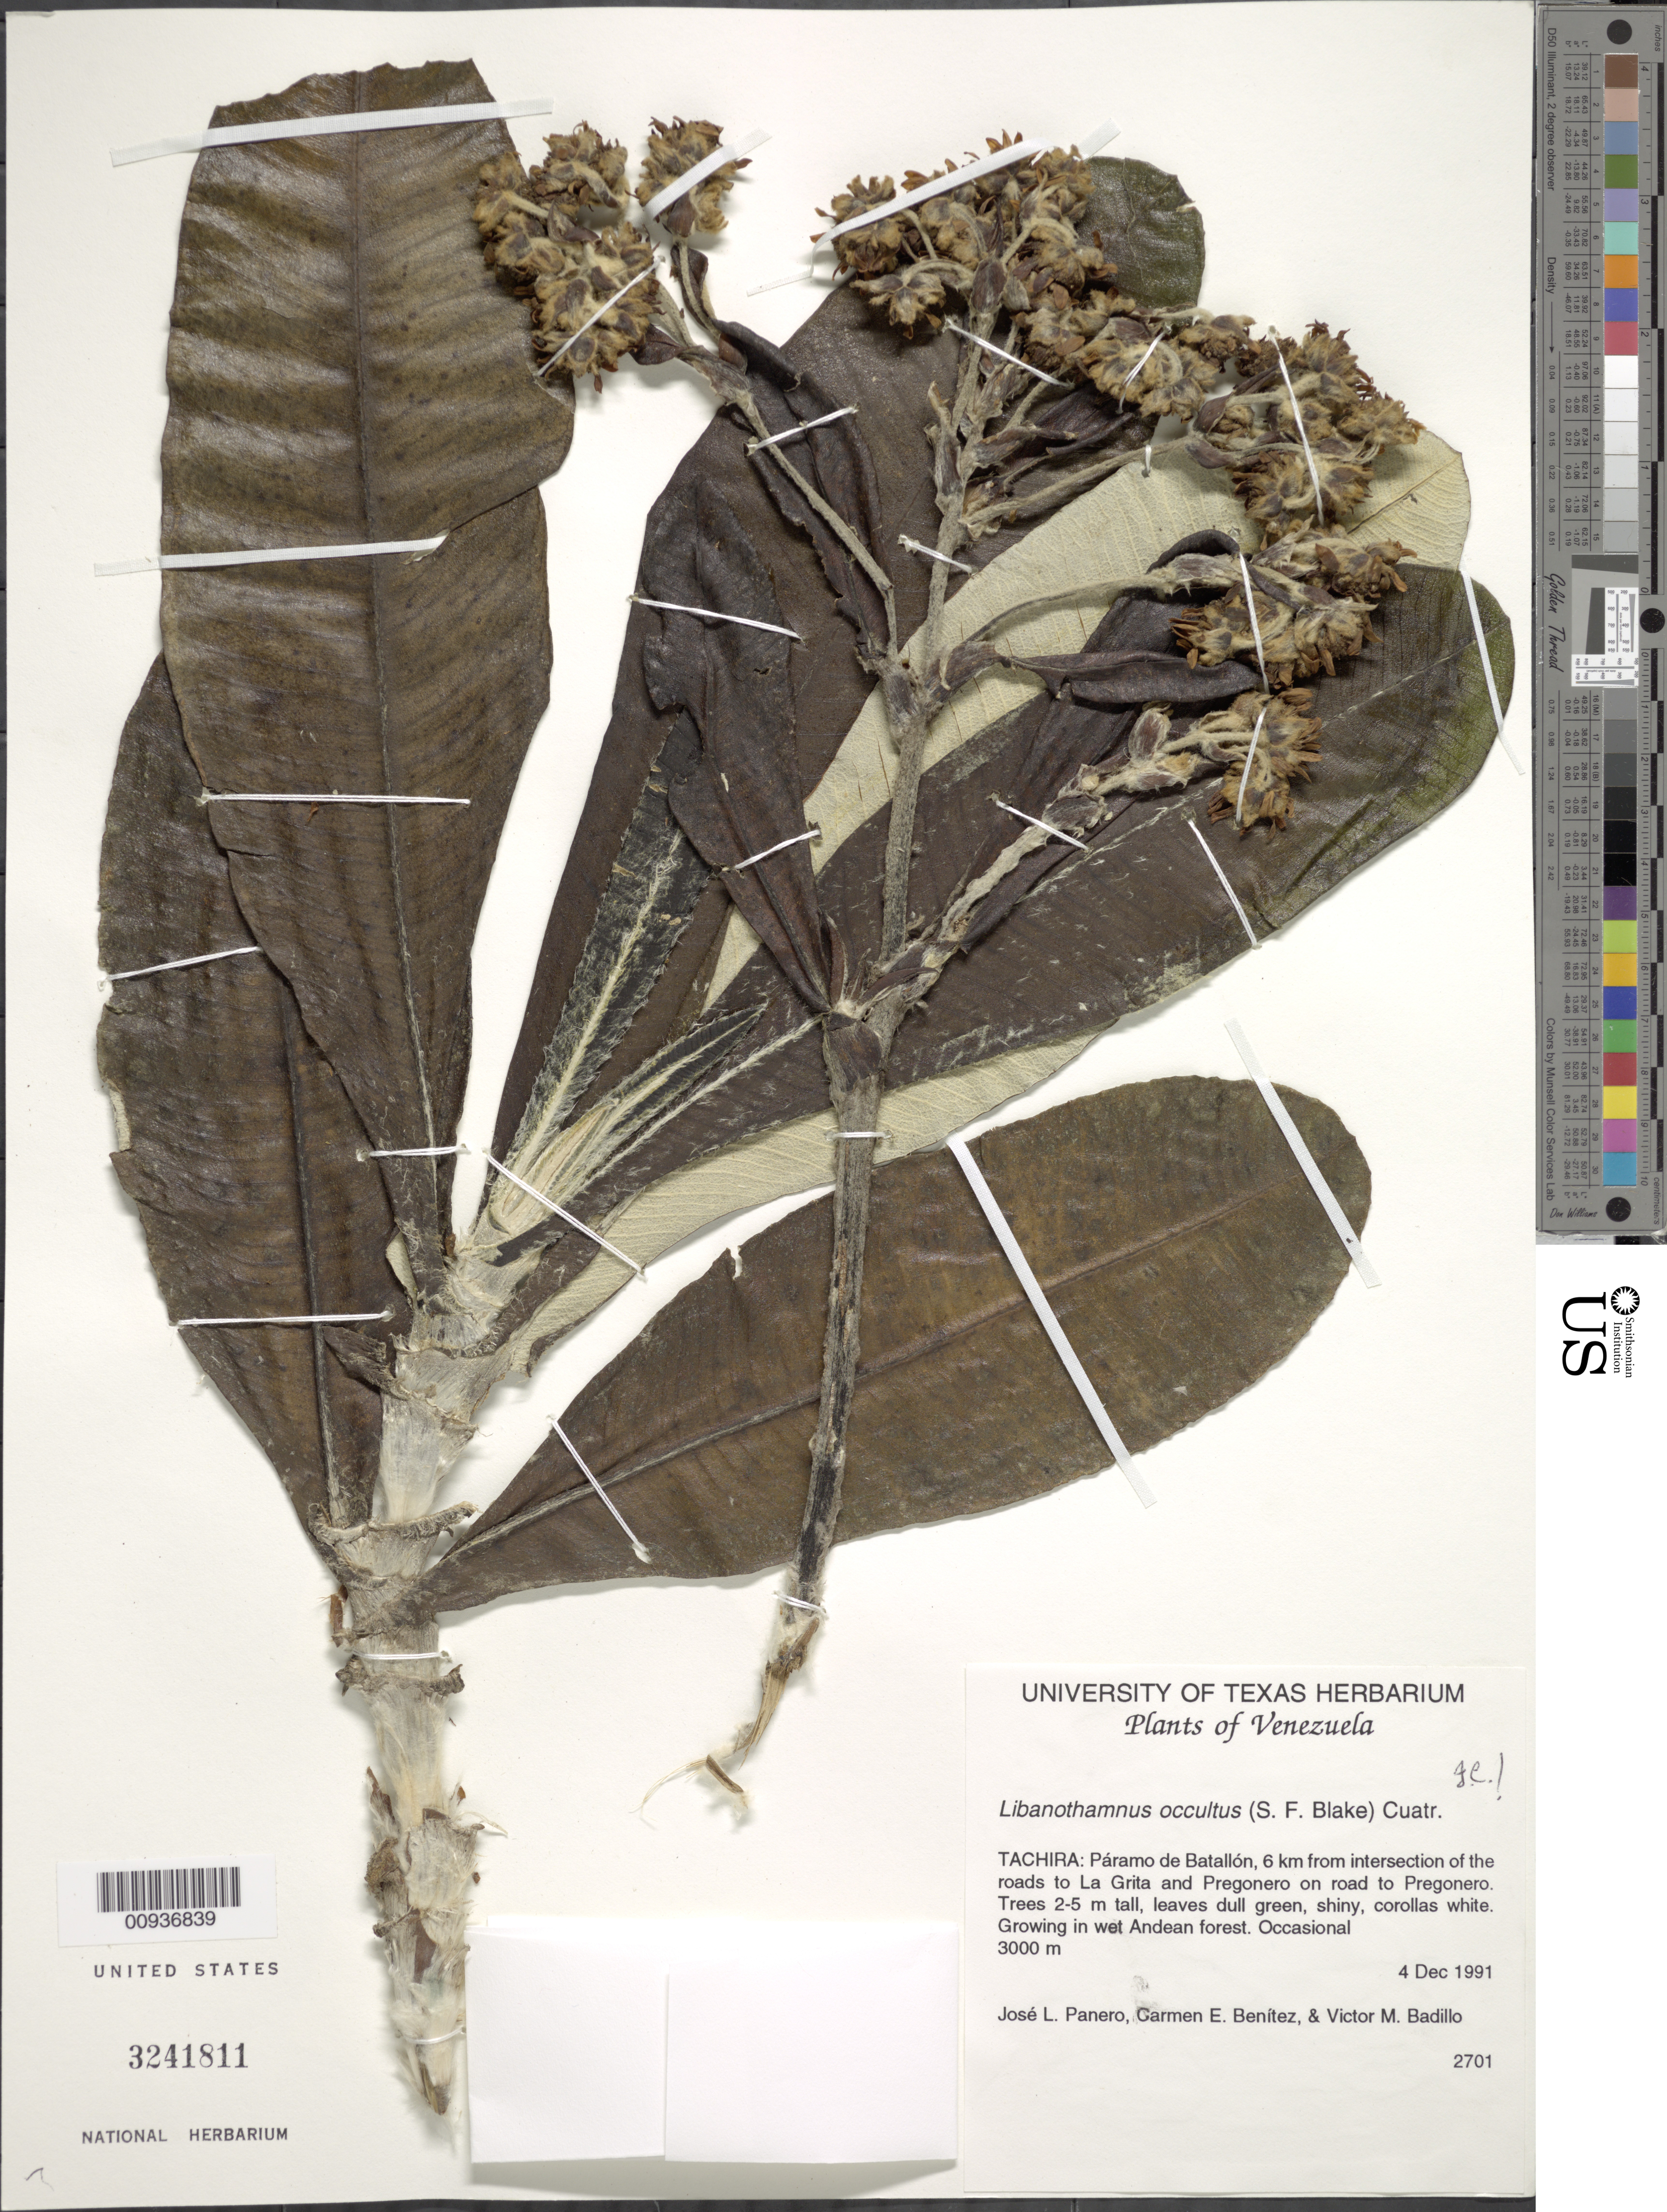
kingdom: Plantae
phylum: Tracheophyta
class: Magnoliopsida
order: Asterales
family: Asteraceae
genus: Libanothamnus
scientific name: Libanothamnus occultus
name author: (S.F. Blake) Cuatrec.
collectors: J. L. Panero, C. E. Benítez de Rojas & V. Badillo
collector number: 2701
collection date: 1991-12-04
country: Venezuela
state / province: Táchira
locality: Páramo del Batallón. 6 km from intersection of the roads to La Grita and Pregonero on road to Pregonero.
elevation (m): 3000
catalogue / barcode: US 3241811